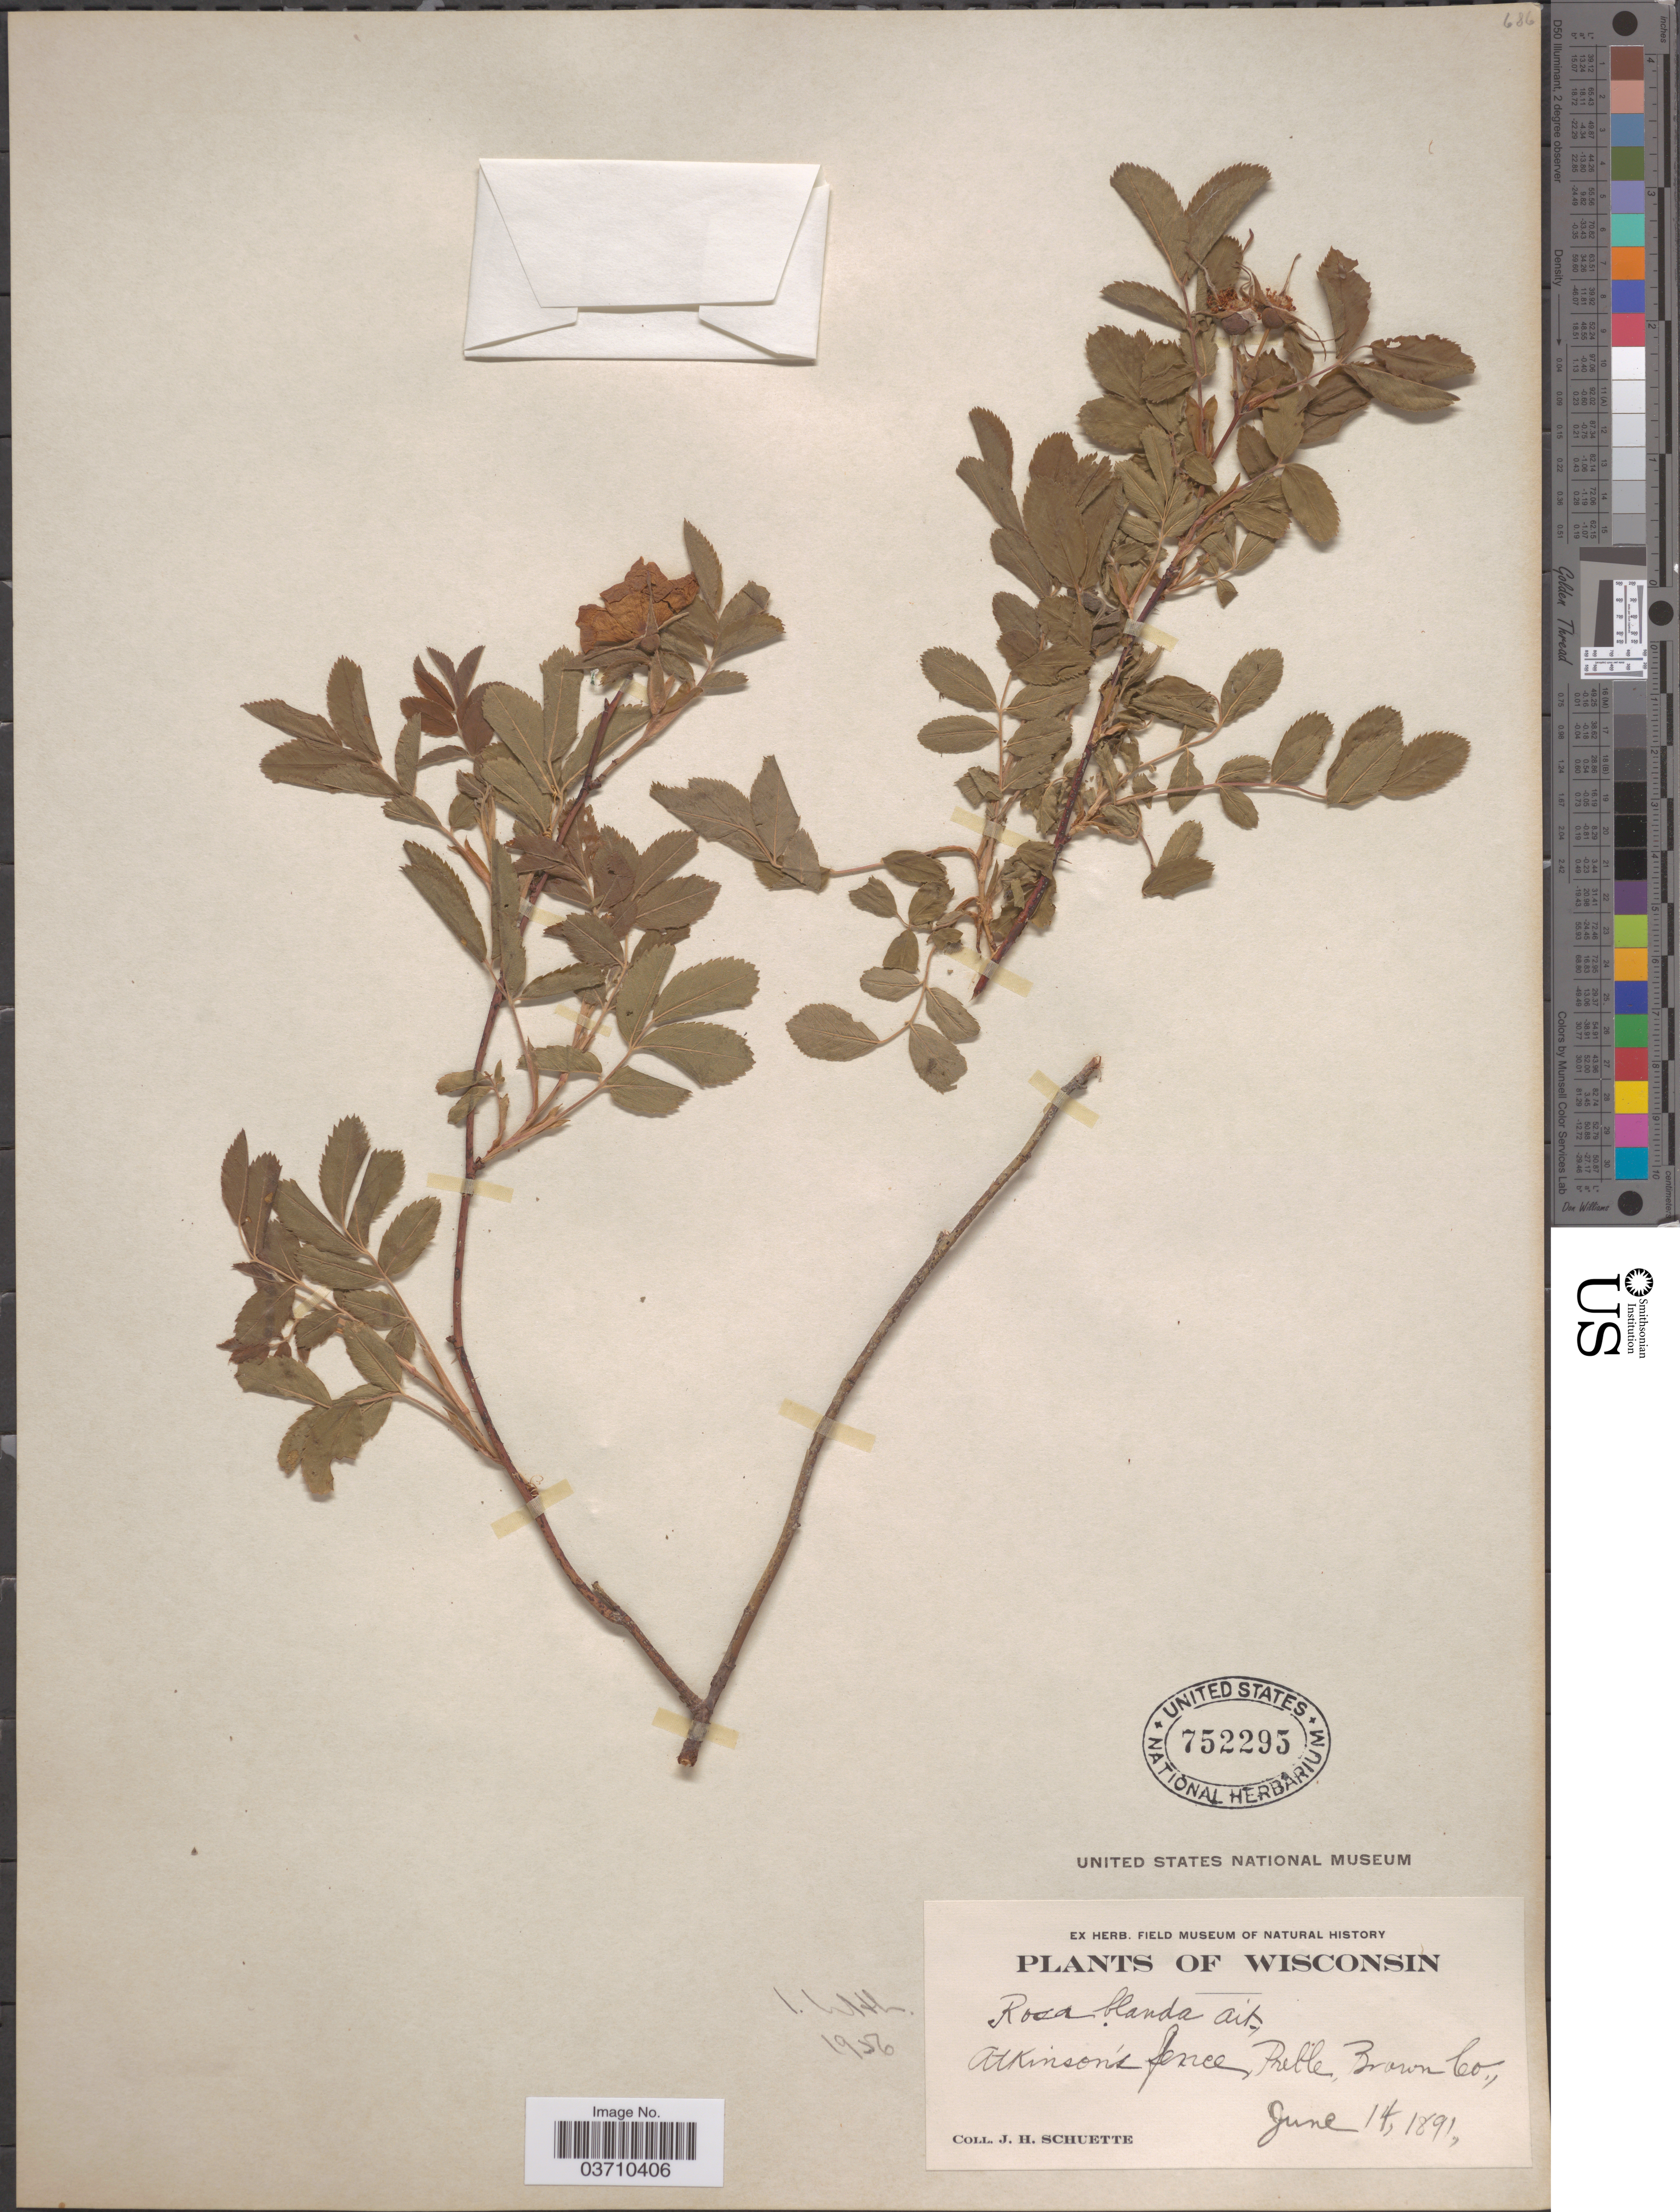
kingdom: Plantae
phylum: Tracheophyta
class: Magnoliopsida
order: Rosales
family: Rosaceae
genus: Rosa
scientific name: Rosa blanda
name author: Aiton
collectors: J. H. Schuette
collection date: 1891-06-14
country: United States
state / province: Wisconsin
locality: Atkinson's fence, Preble Brown Co.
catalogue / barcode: US 752295